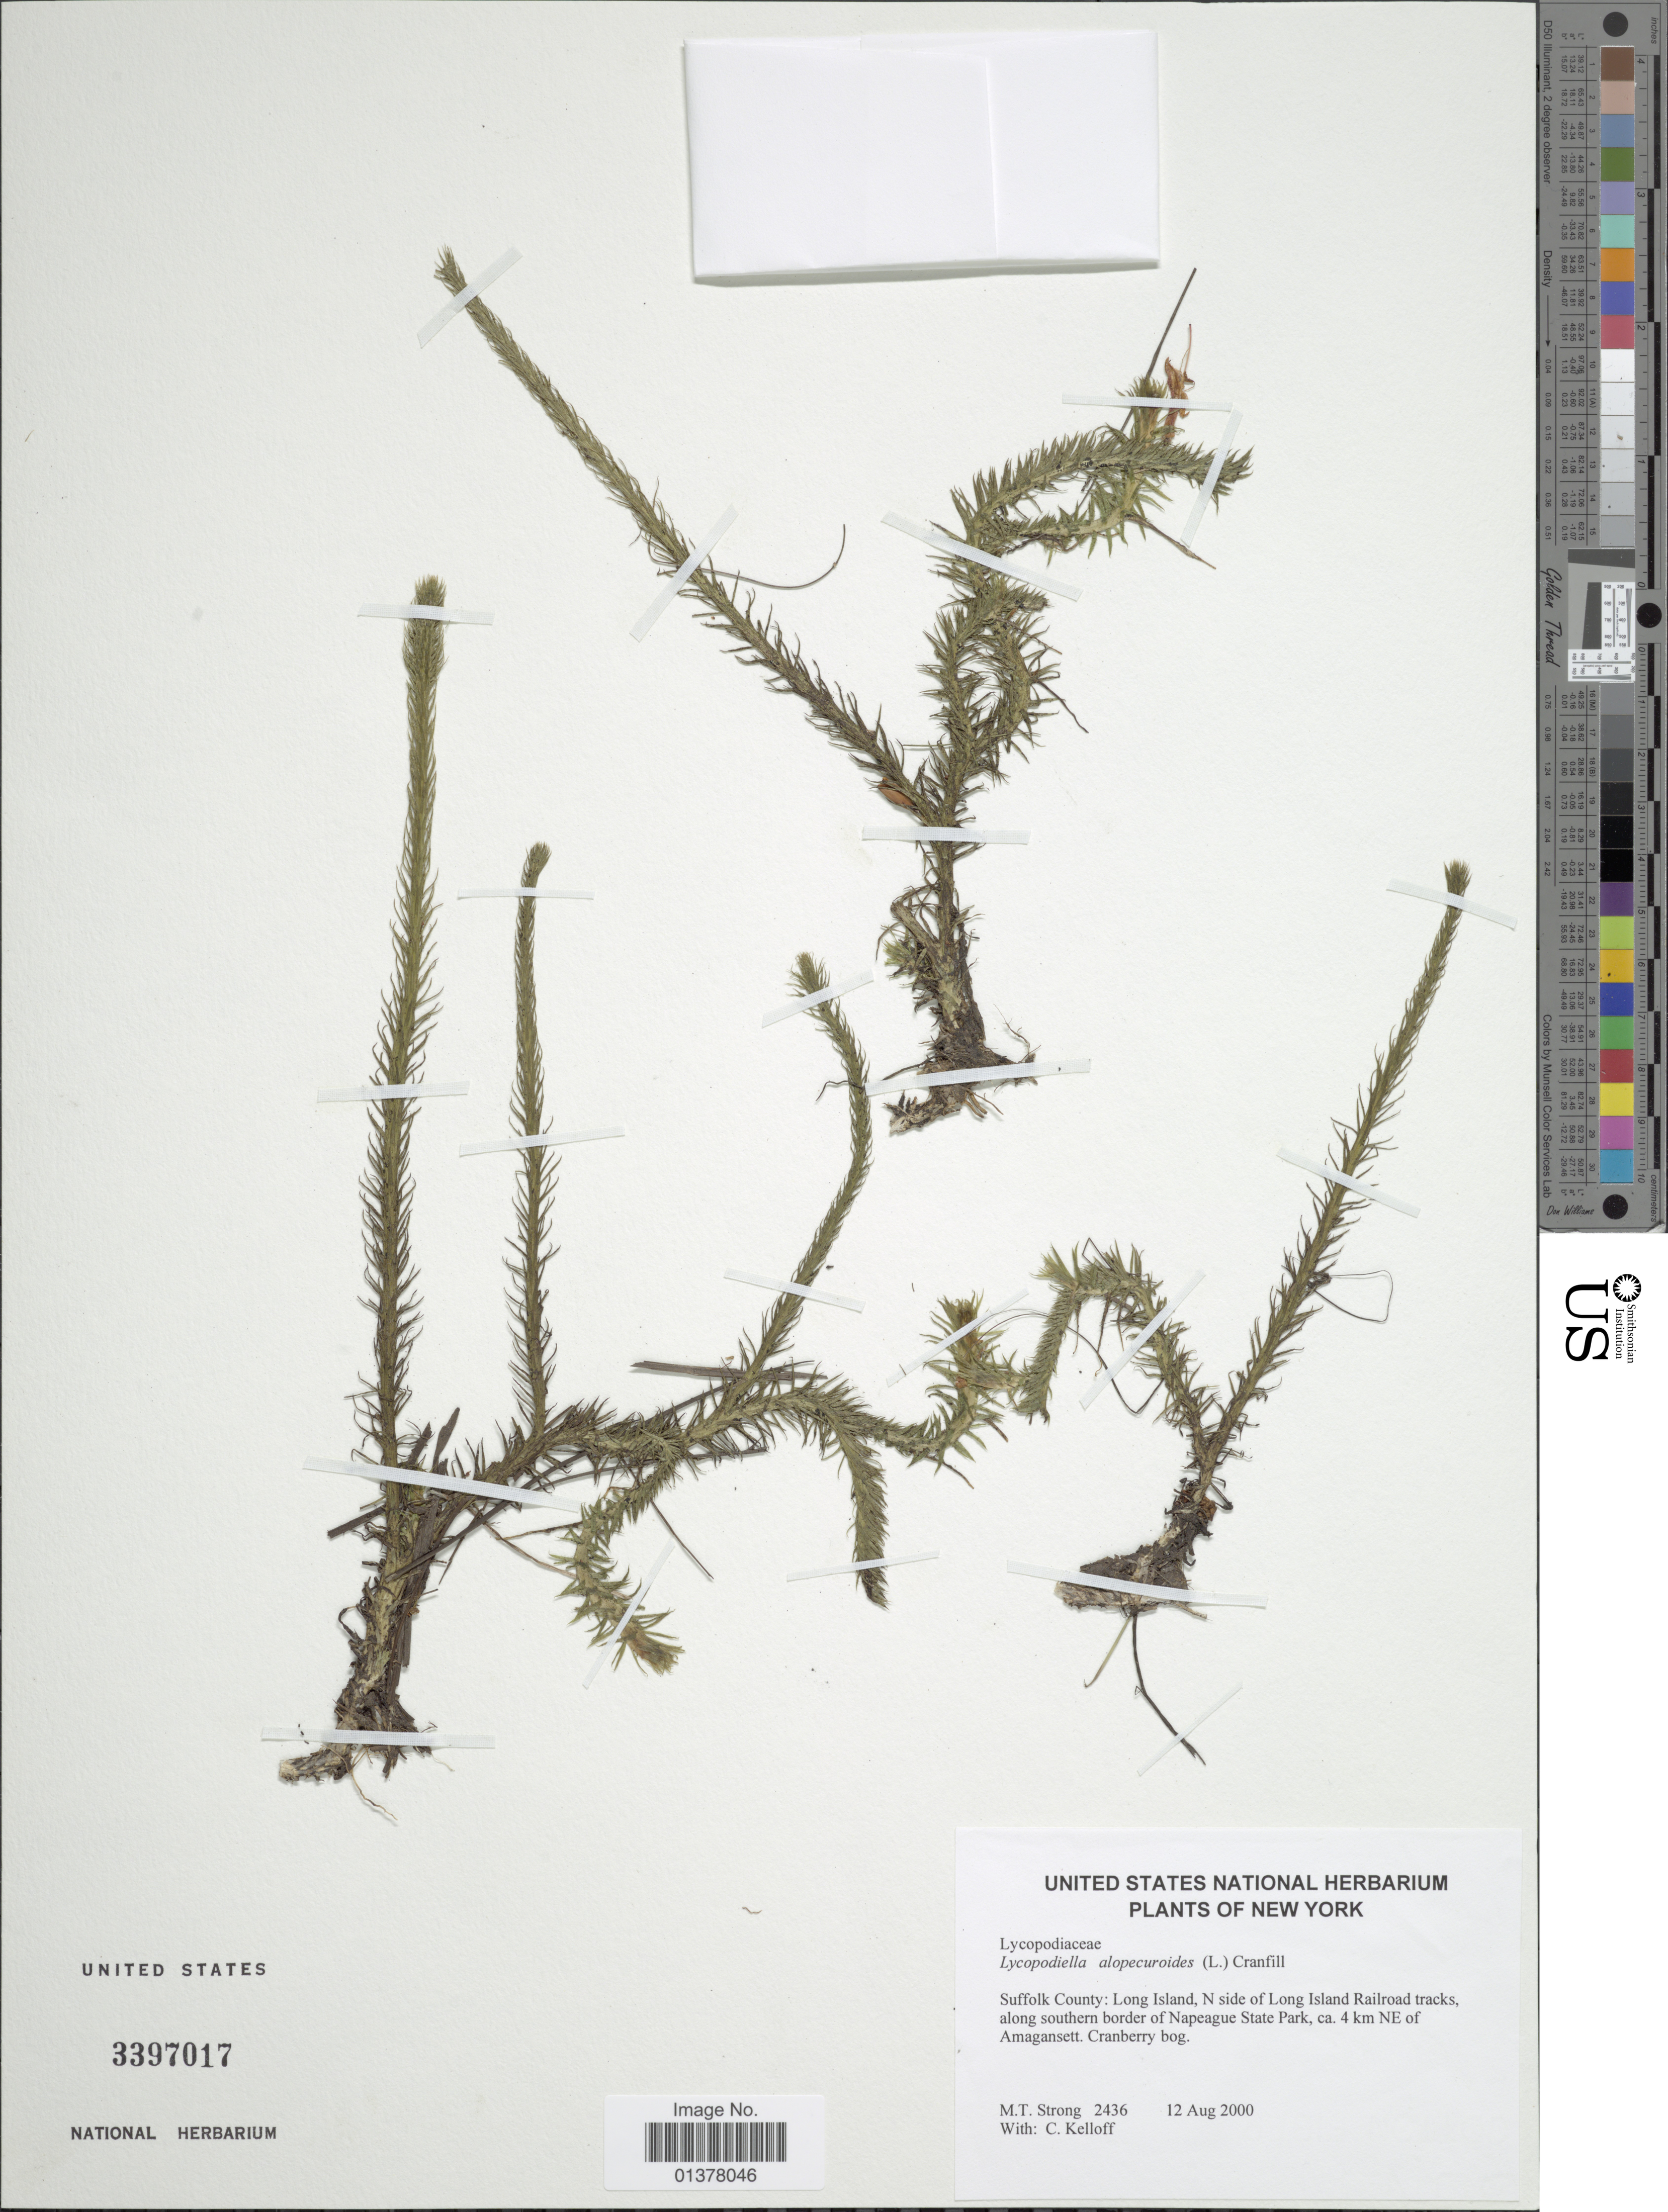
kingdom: Plantae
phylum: Tracheophyta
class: Lycopodiopsida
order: Lycopodiales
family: Lycopodiaceae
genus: Lycopodiella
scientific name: Lycopodiella alopecuroides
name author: (L.) Cranfill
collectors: M. T. Strong & C. L. Kelloff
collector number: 2436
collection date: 2000-08-12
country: United States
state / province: New York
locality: Suffolk County: Long Island, N side of Long Island Railroad tracks, along southern border of Napeague State Park, ca. 4km NE of Amagansett, Cranberry bog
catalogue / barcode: US 3397017